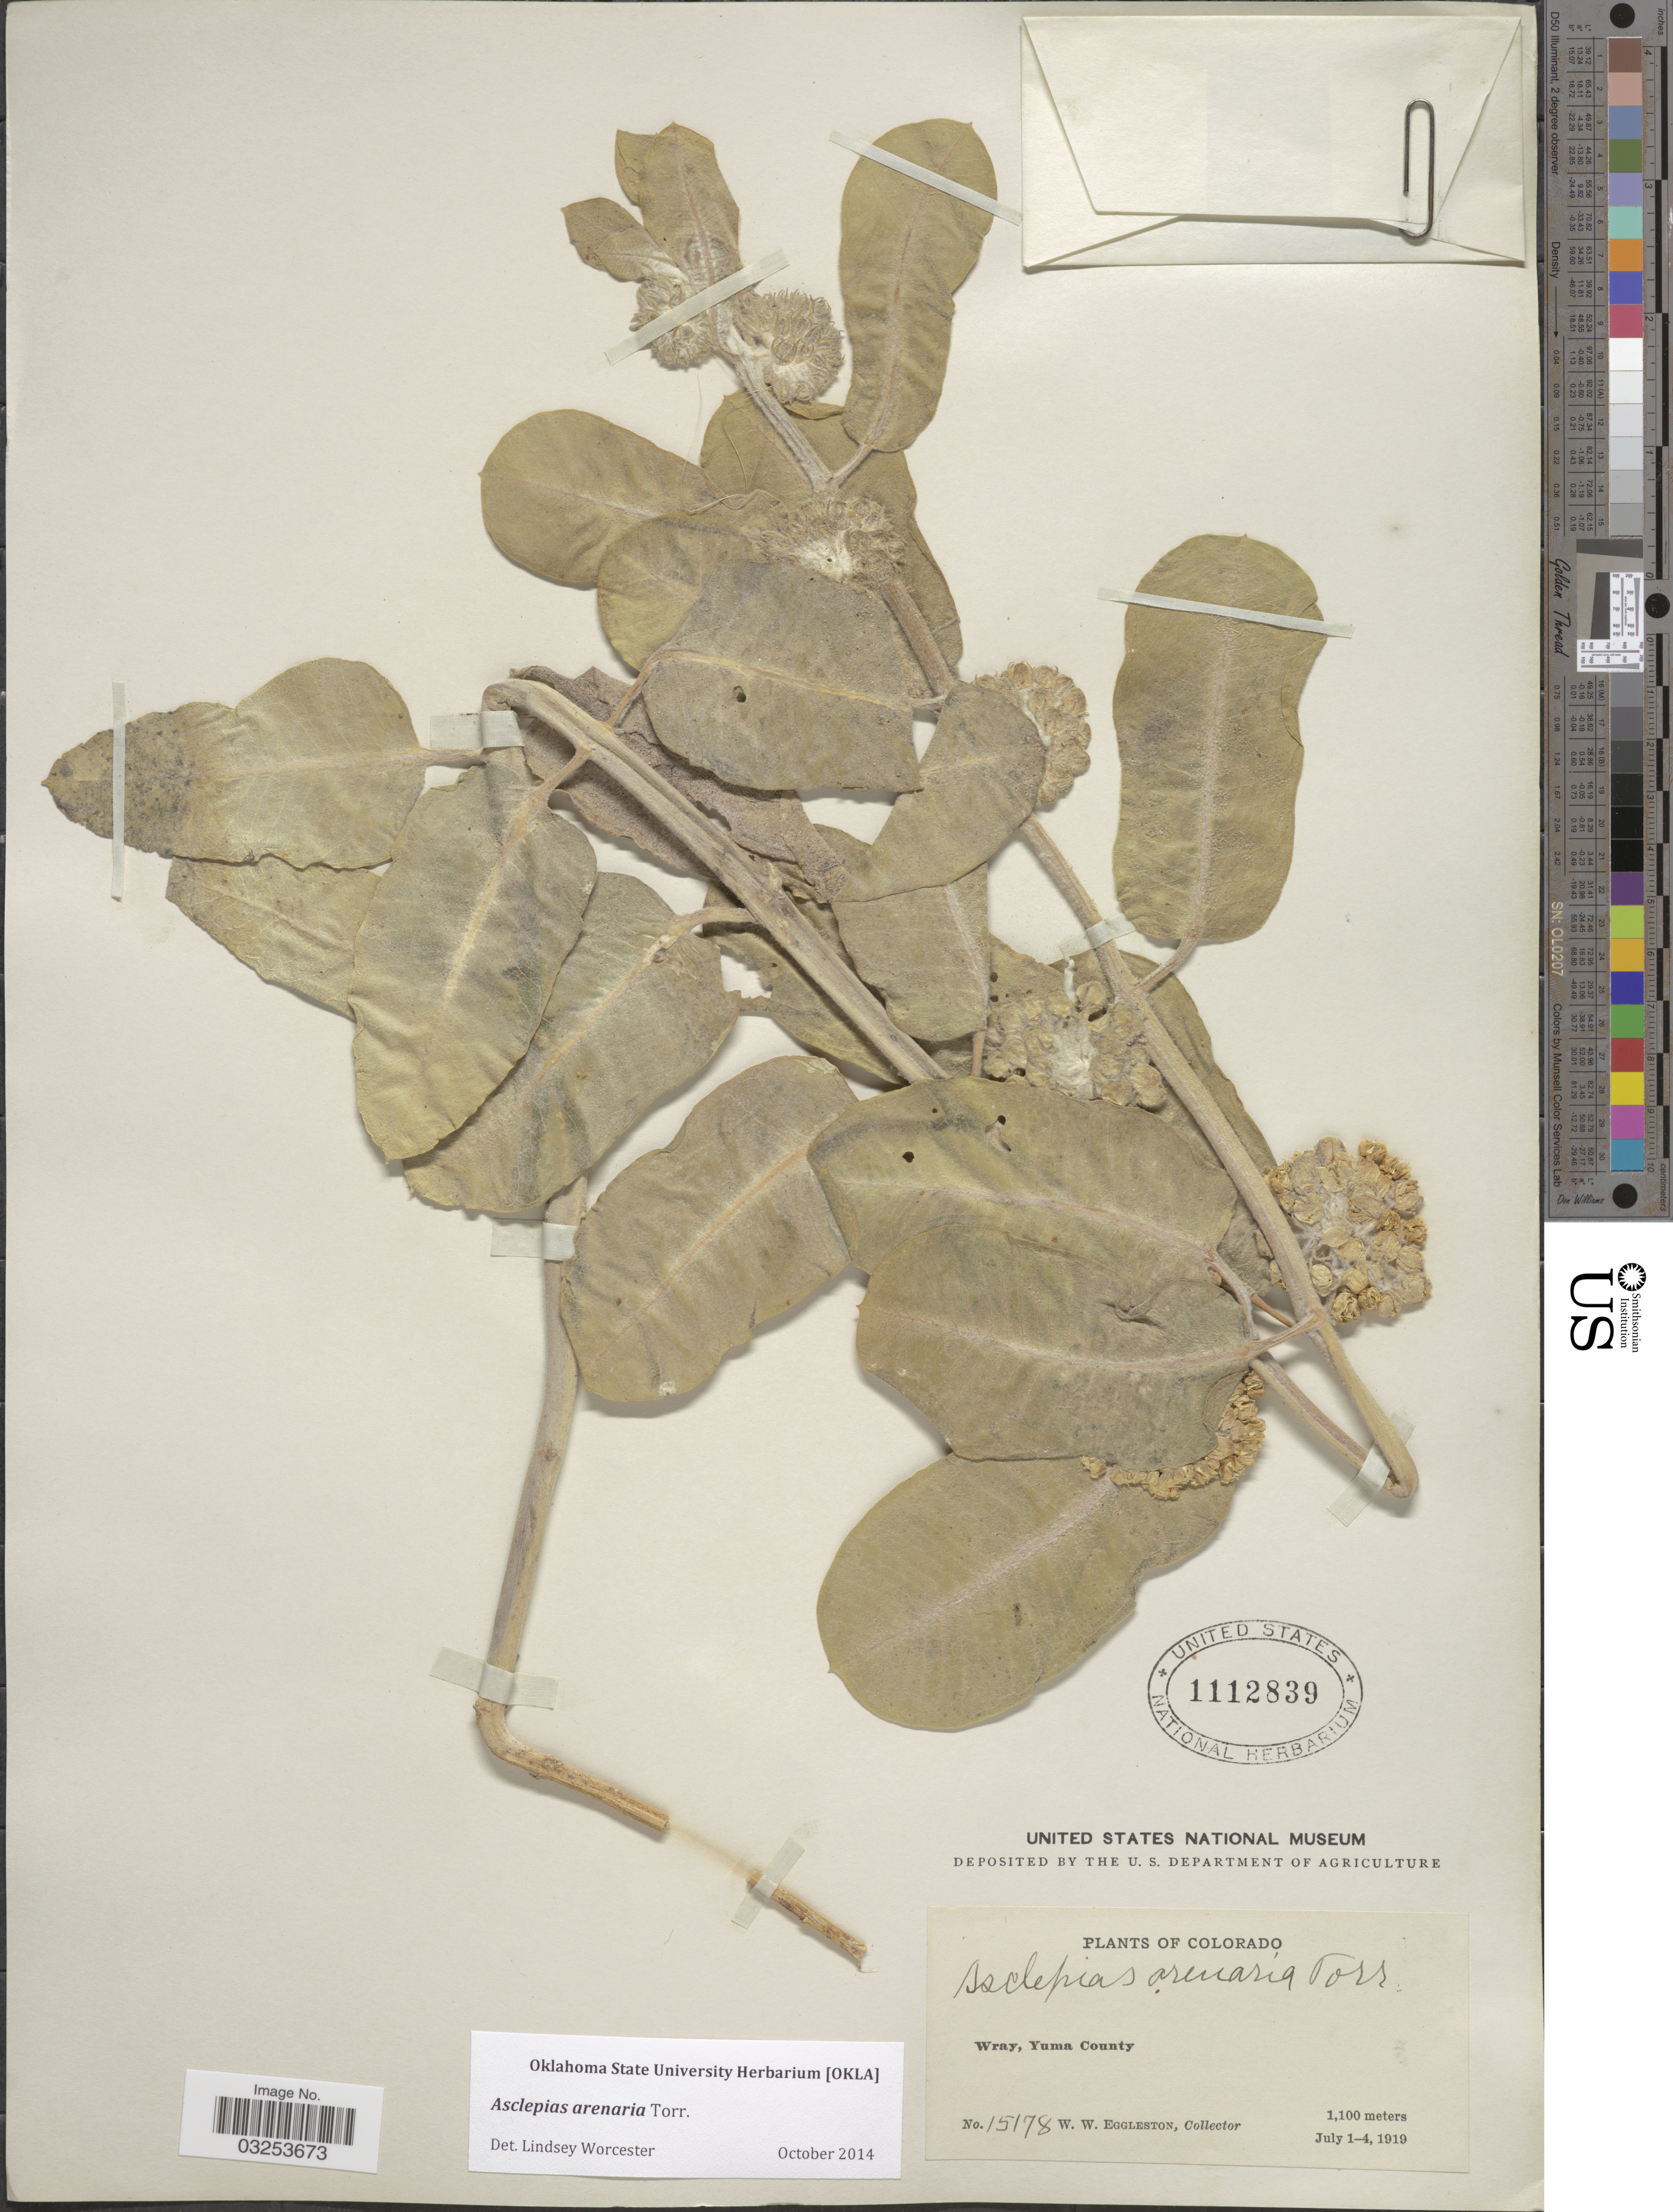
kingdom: Plantae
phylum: Tracheophyta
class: Magnoliopsida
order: Gentianales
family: Apocynaceae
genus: Asclepias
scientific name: Asclepias arenaria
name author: Torr.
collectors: W. W. Eggleston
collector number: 15178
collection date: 1919-07-01/1919-07-04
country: United States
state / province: Colorado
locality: Wray, Yuma County.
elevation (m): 1100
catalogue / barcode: US 1112839